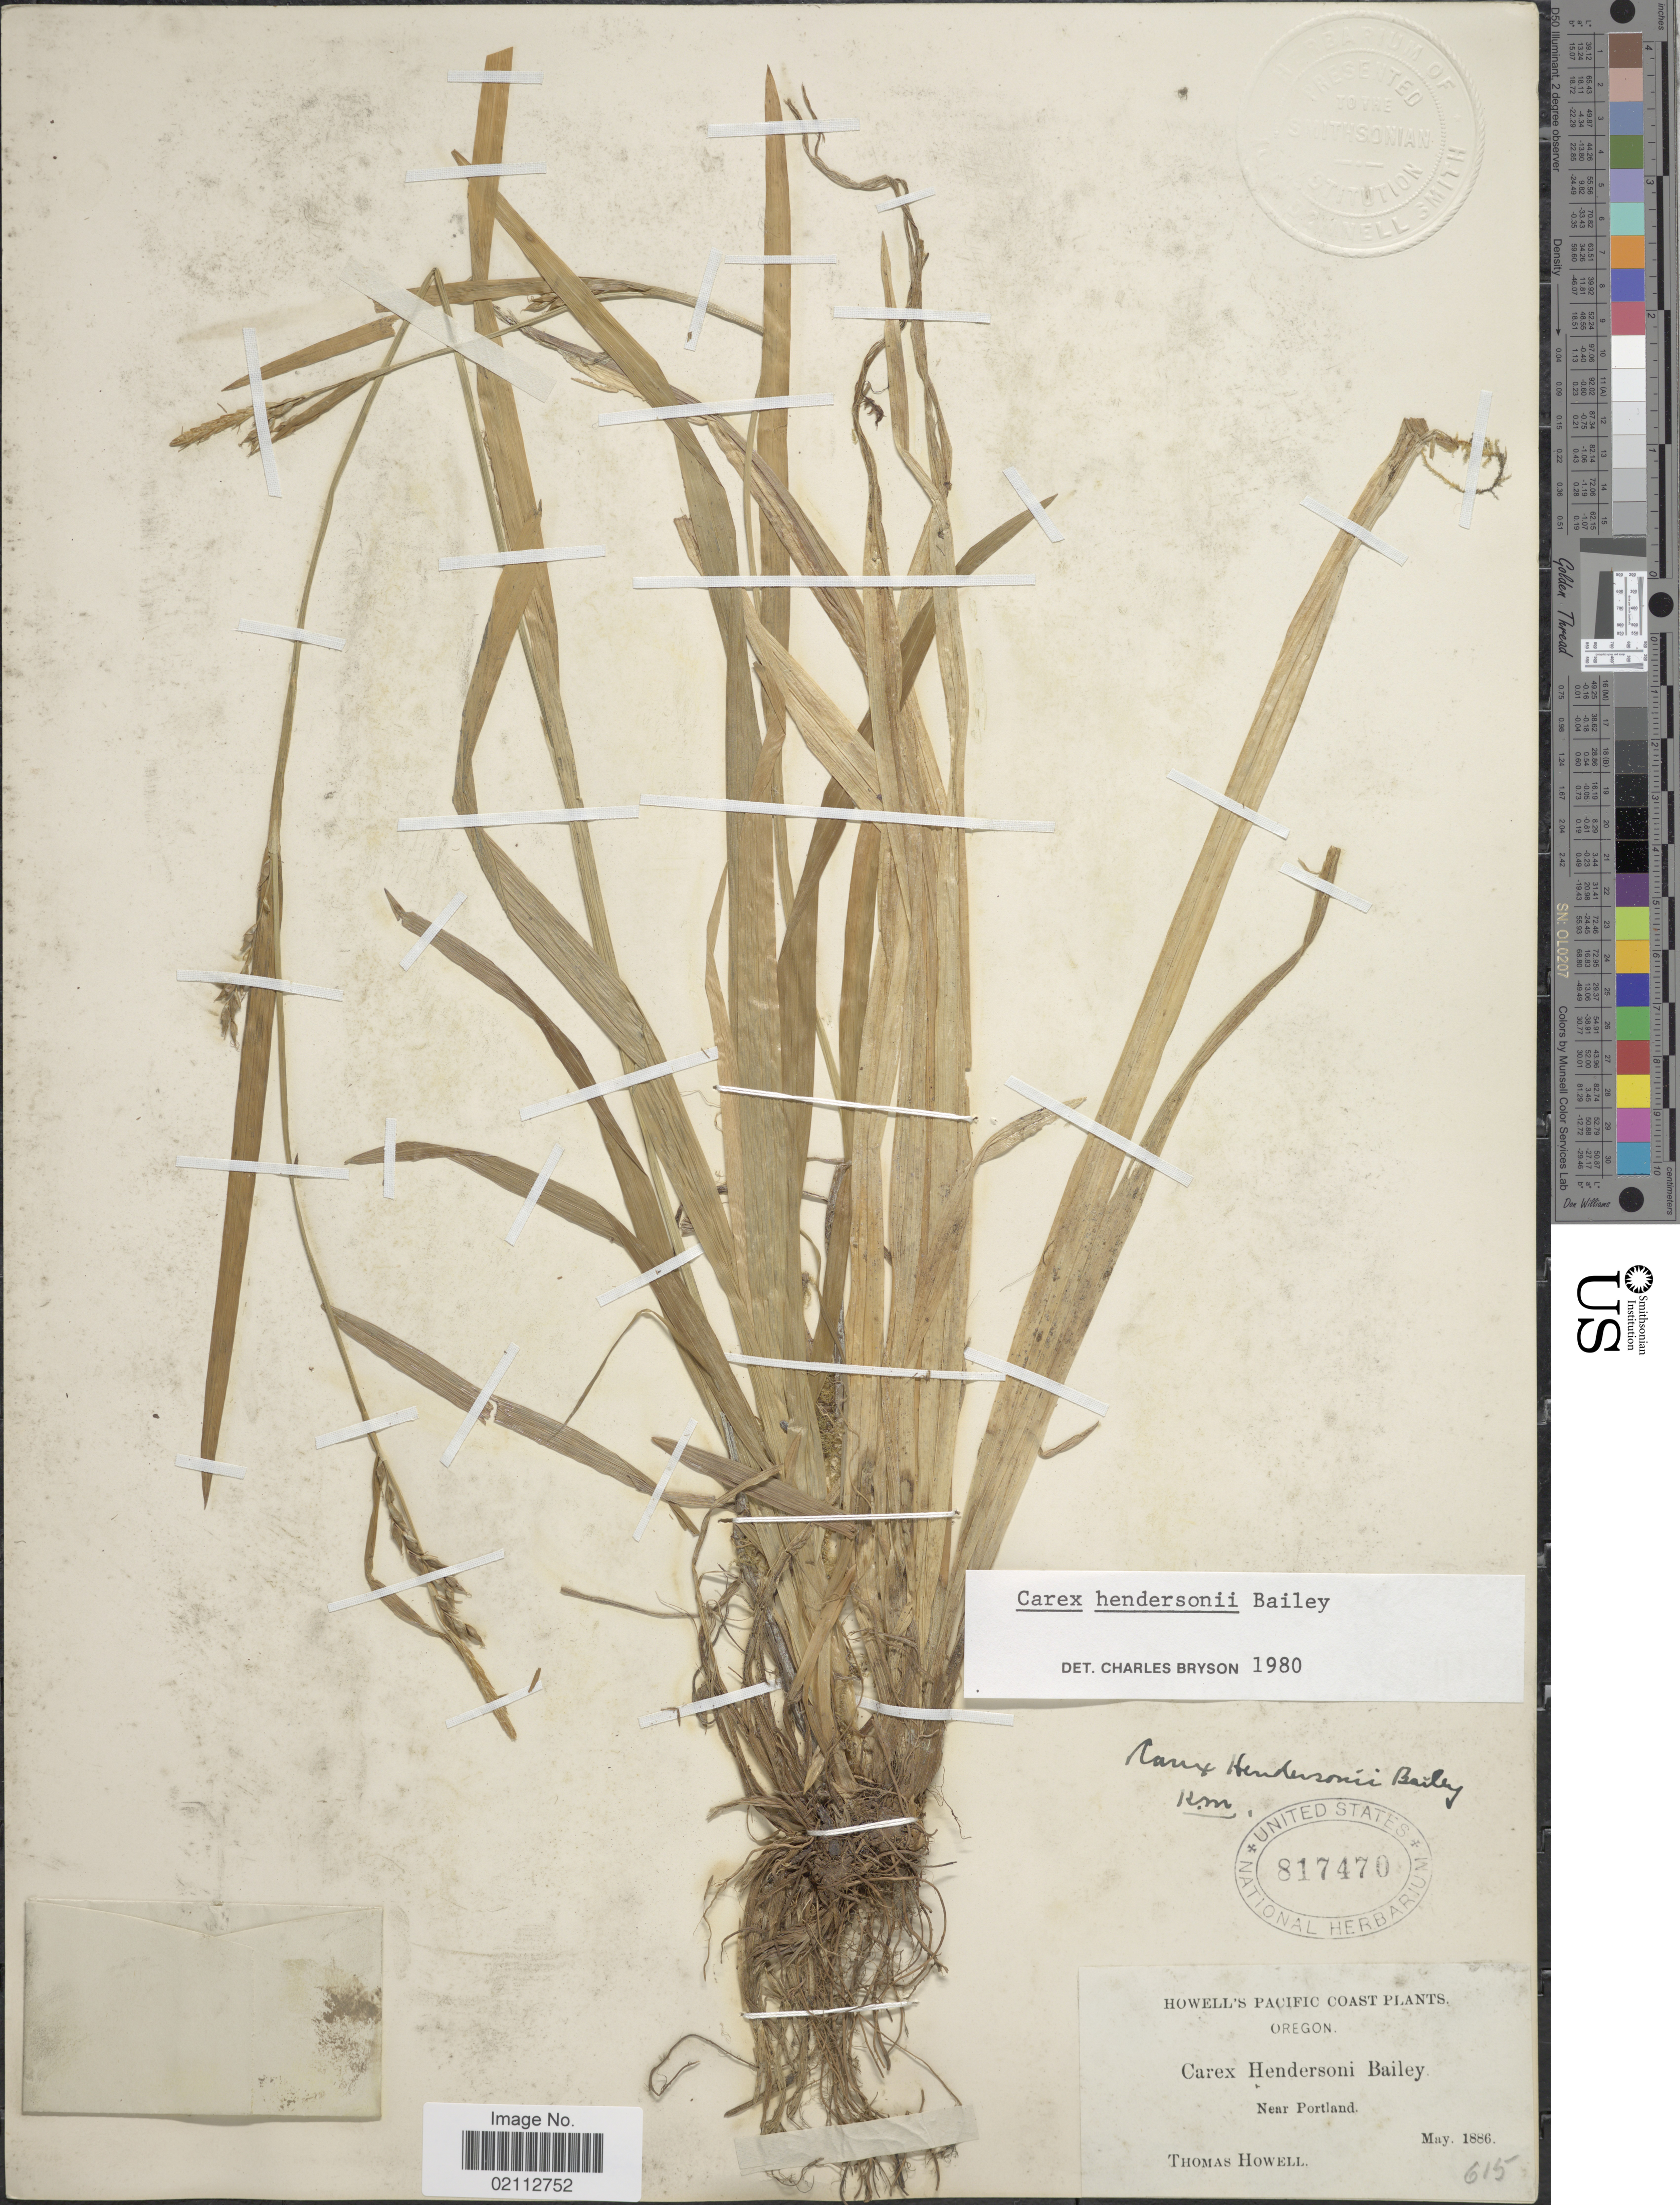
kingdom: Plantae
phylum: Tracheophyta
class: Liliopsida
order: Poales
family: Cyperaceae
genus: Carex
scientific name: Carex hendersonii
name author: L.H. Bailey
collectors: T. Howell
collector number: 615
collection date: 1886-05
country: United States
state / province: Oregon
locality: Pacific Coast. Near Portland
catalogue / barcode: US 817470